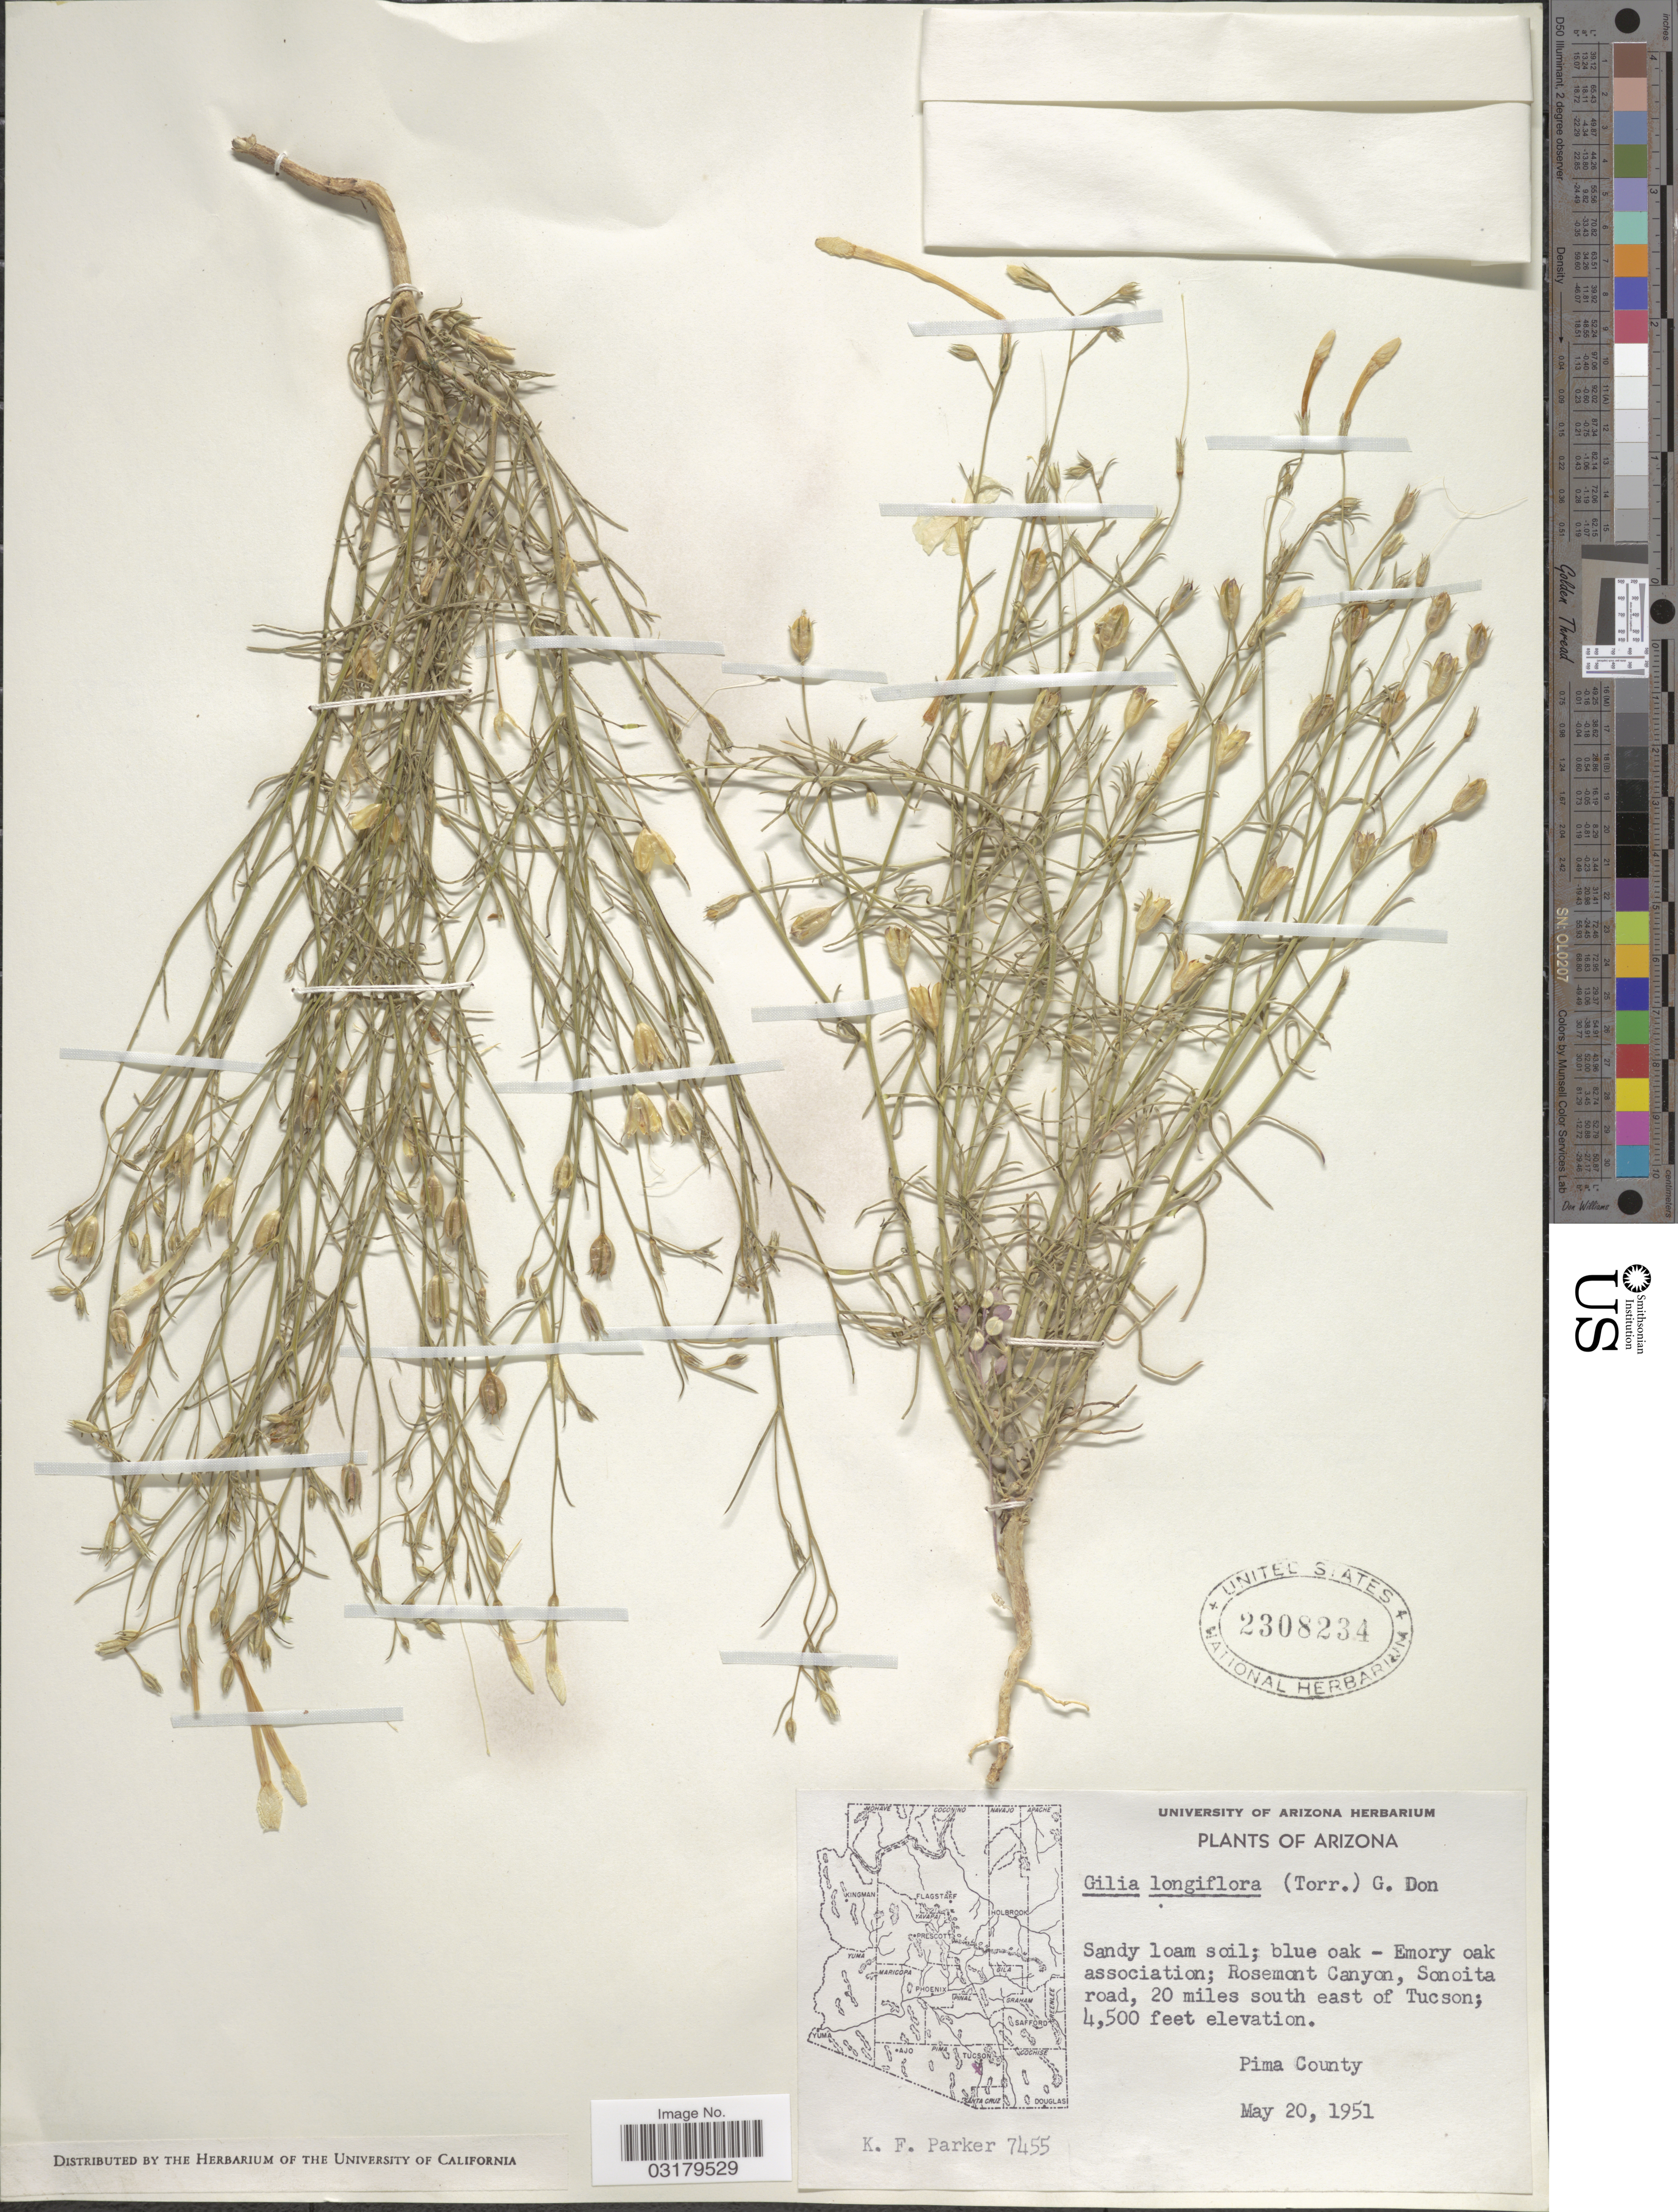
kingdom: Plantae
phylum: Tracheophyta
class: Magnoliopsida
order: Ericales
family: Polemoniaceae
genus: Ipomopsis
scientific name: Ipomopsis longiflora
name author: (Torr.) V.E. Grant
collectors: K. F. Parker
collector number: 7455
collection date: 1951-05-20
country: United States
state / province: Arizona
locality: Rosemont Canyon, Sonoita road, 20 miles south east of Tucson. Pima County.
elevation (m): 1372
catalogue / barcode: US 2308234